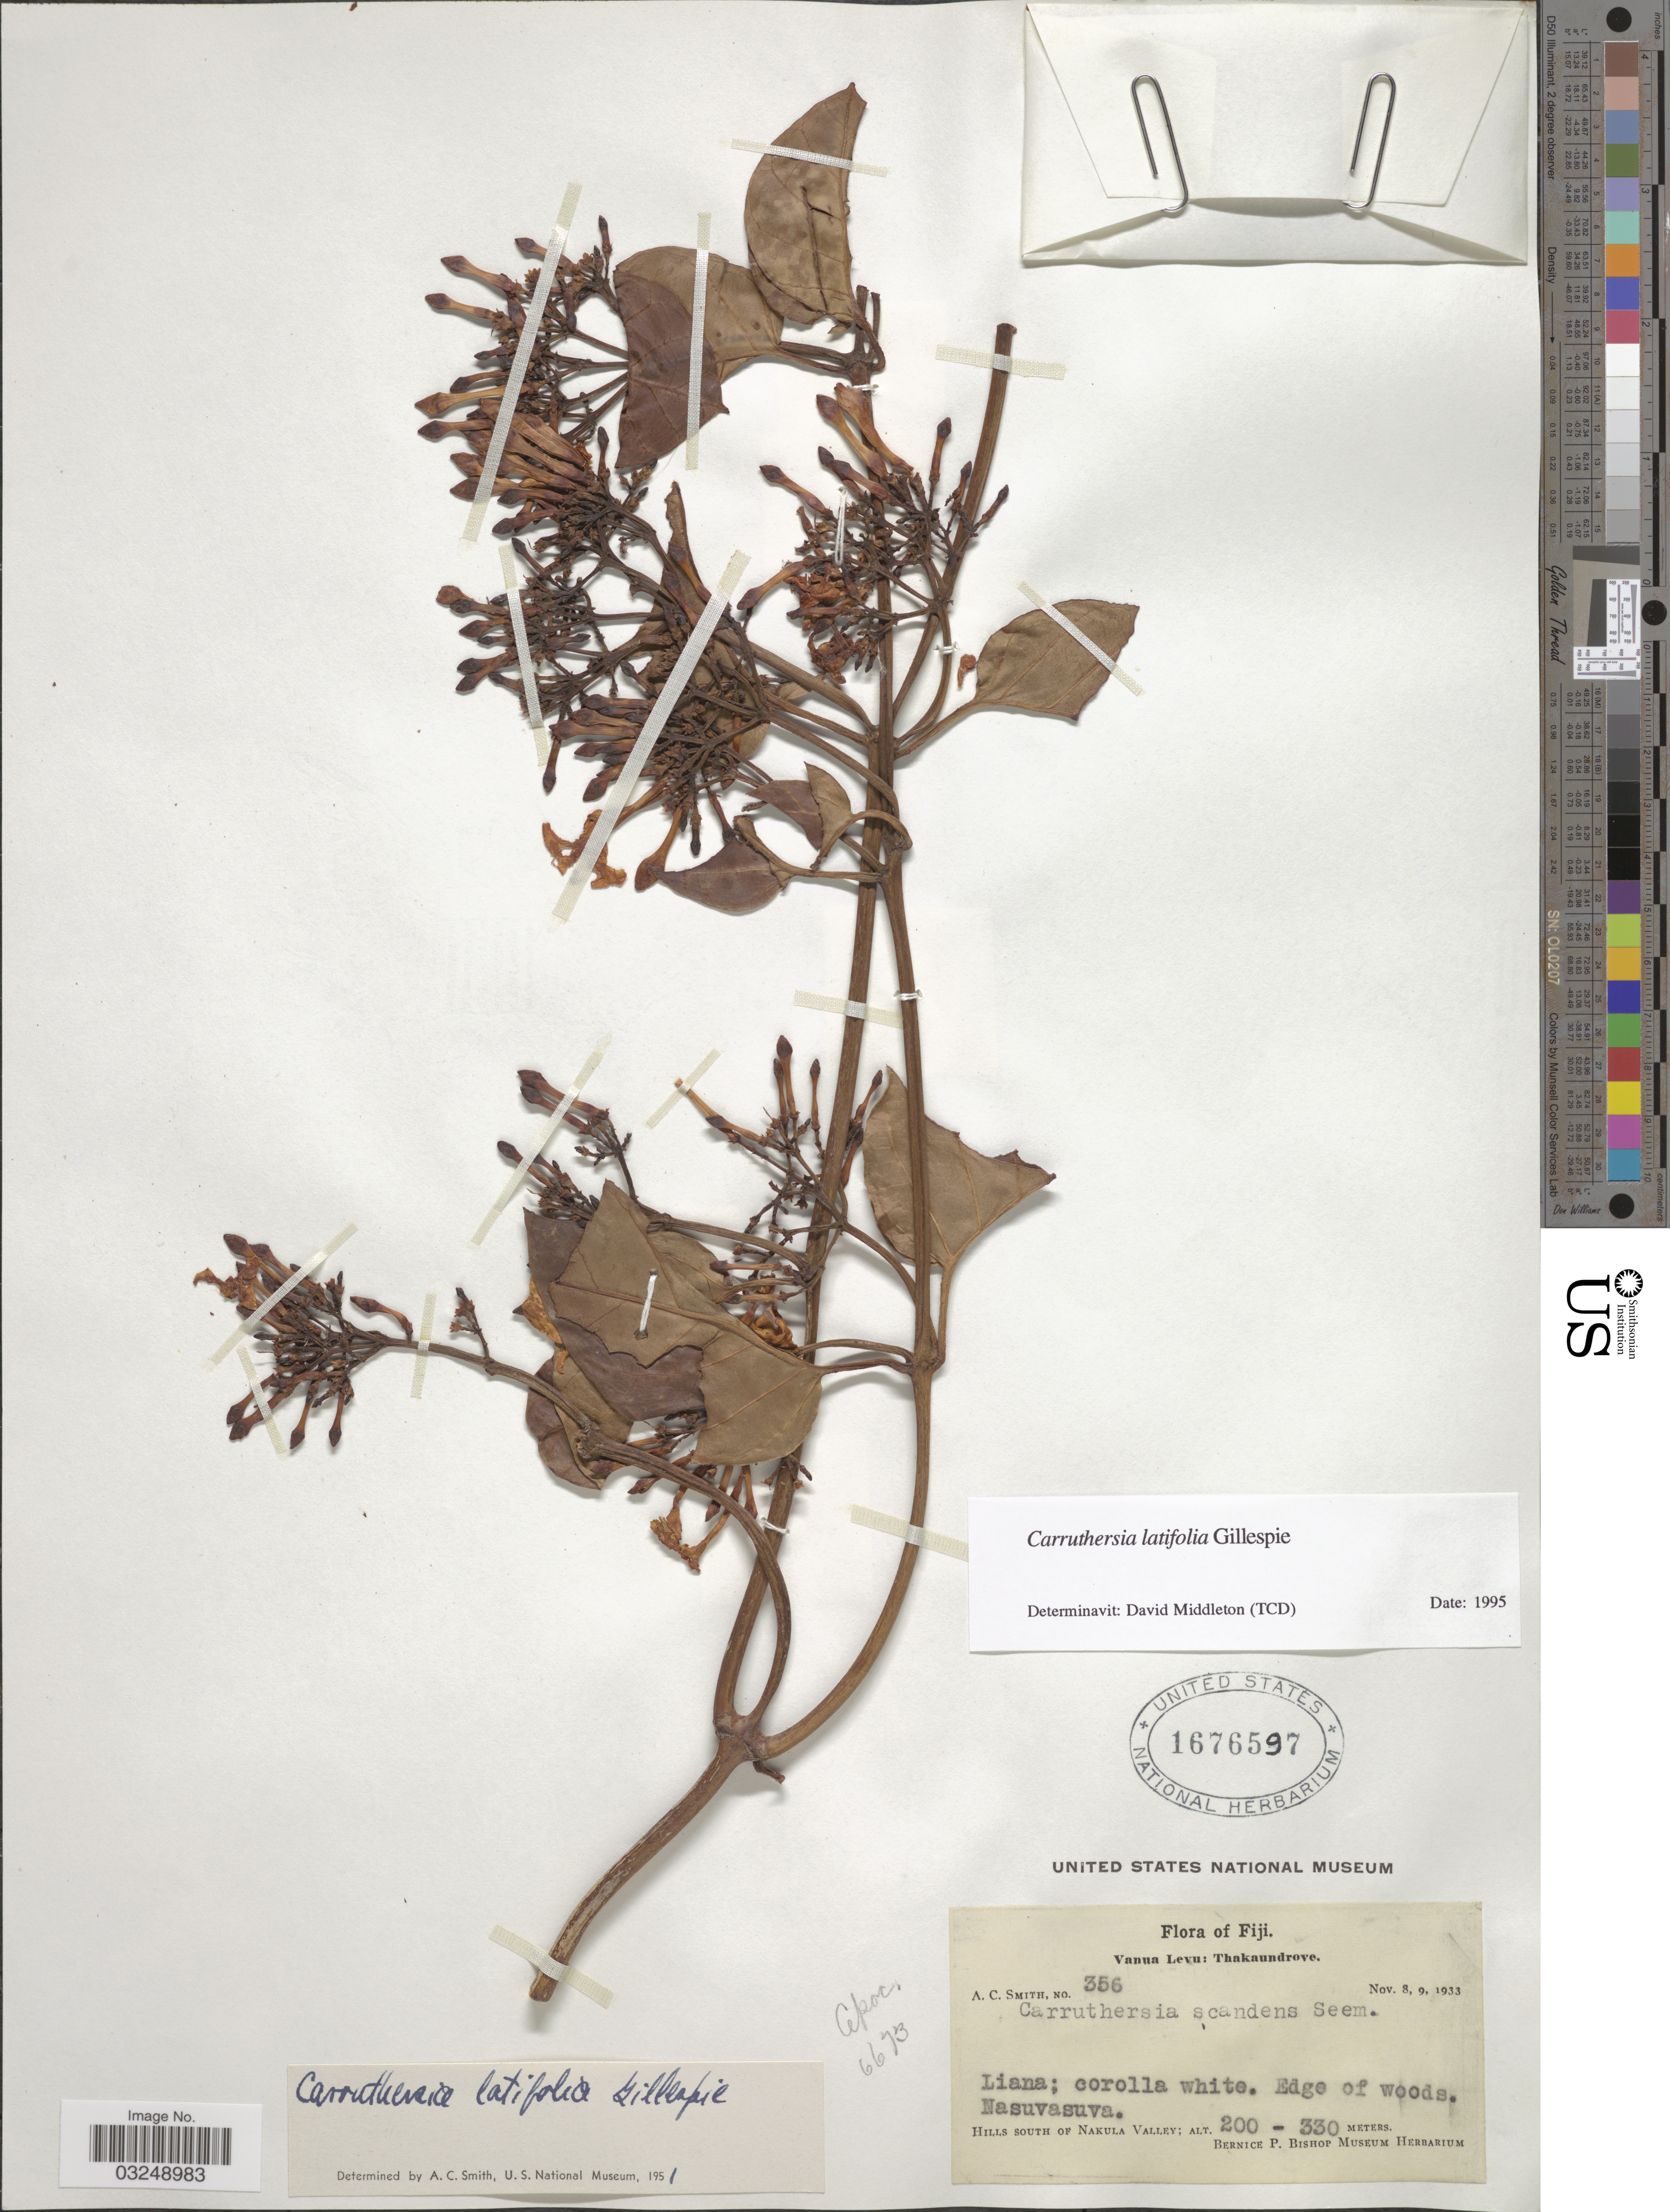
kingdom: Plantae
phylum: Tracheophyta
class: Magnoliopsida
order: Gentianales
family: Apocynaceae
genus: Carruthersia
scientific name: Carruthersia latifolia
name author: Gillespie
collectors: A. C. Smith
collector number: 356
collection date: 1933-11-08/1933-11-09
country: Fiji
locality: Vanua Levu: Thakaundrove. Nasuvasuva. Hills south of Nakula Valley.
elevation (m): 200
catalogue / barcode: US 1676597